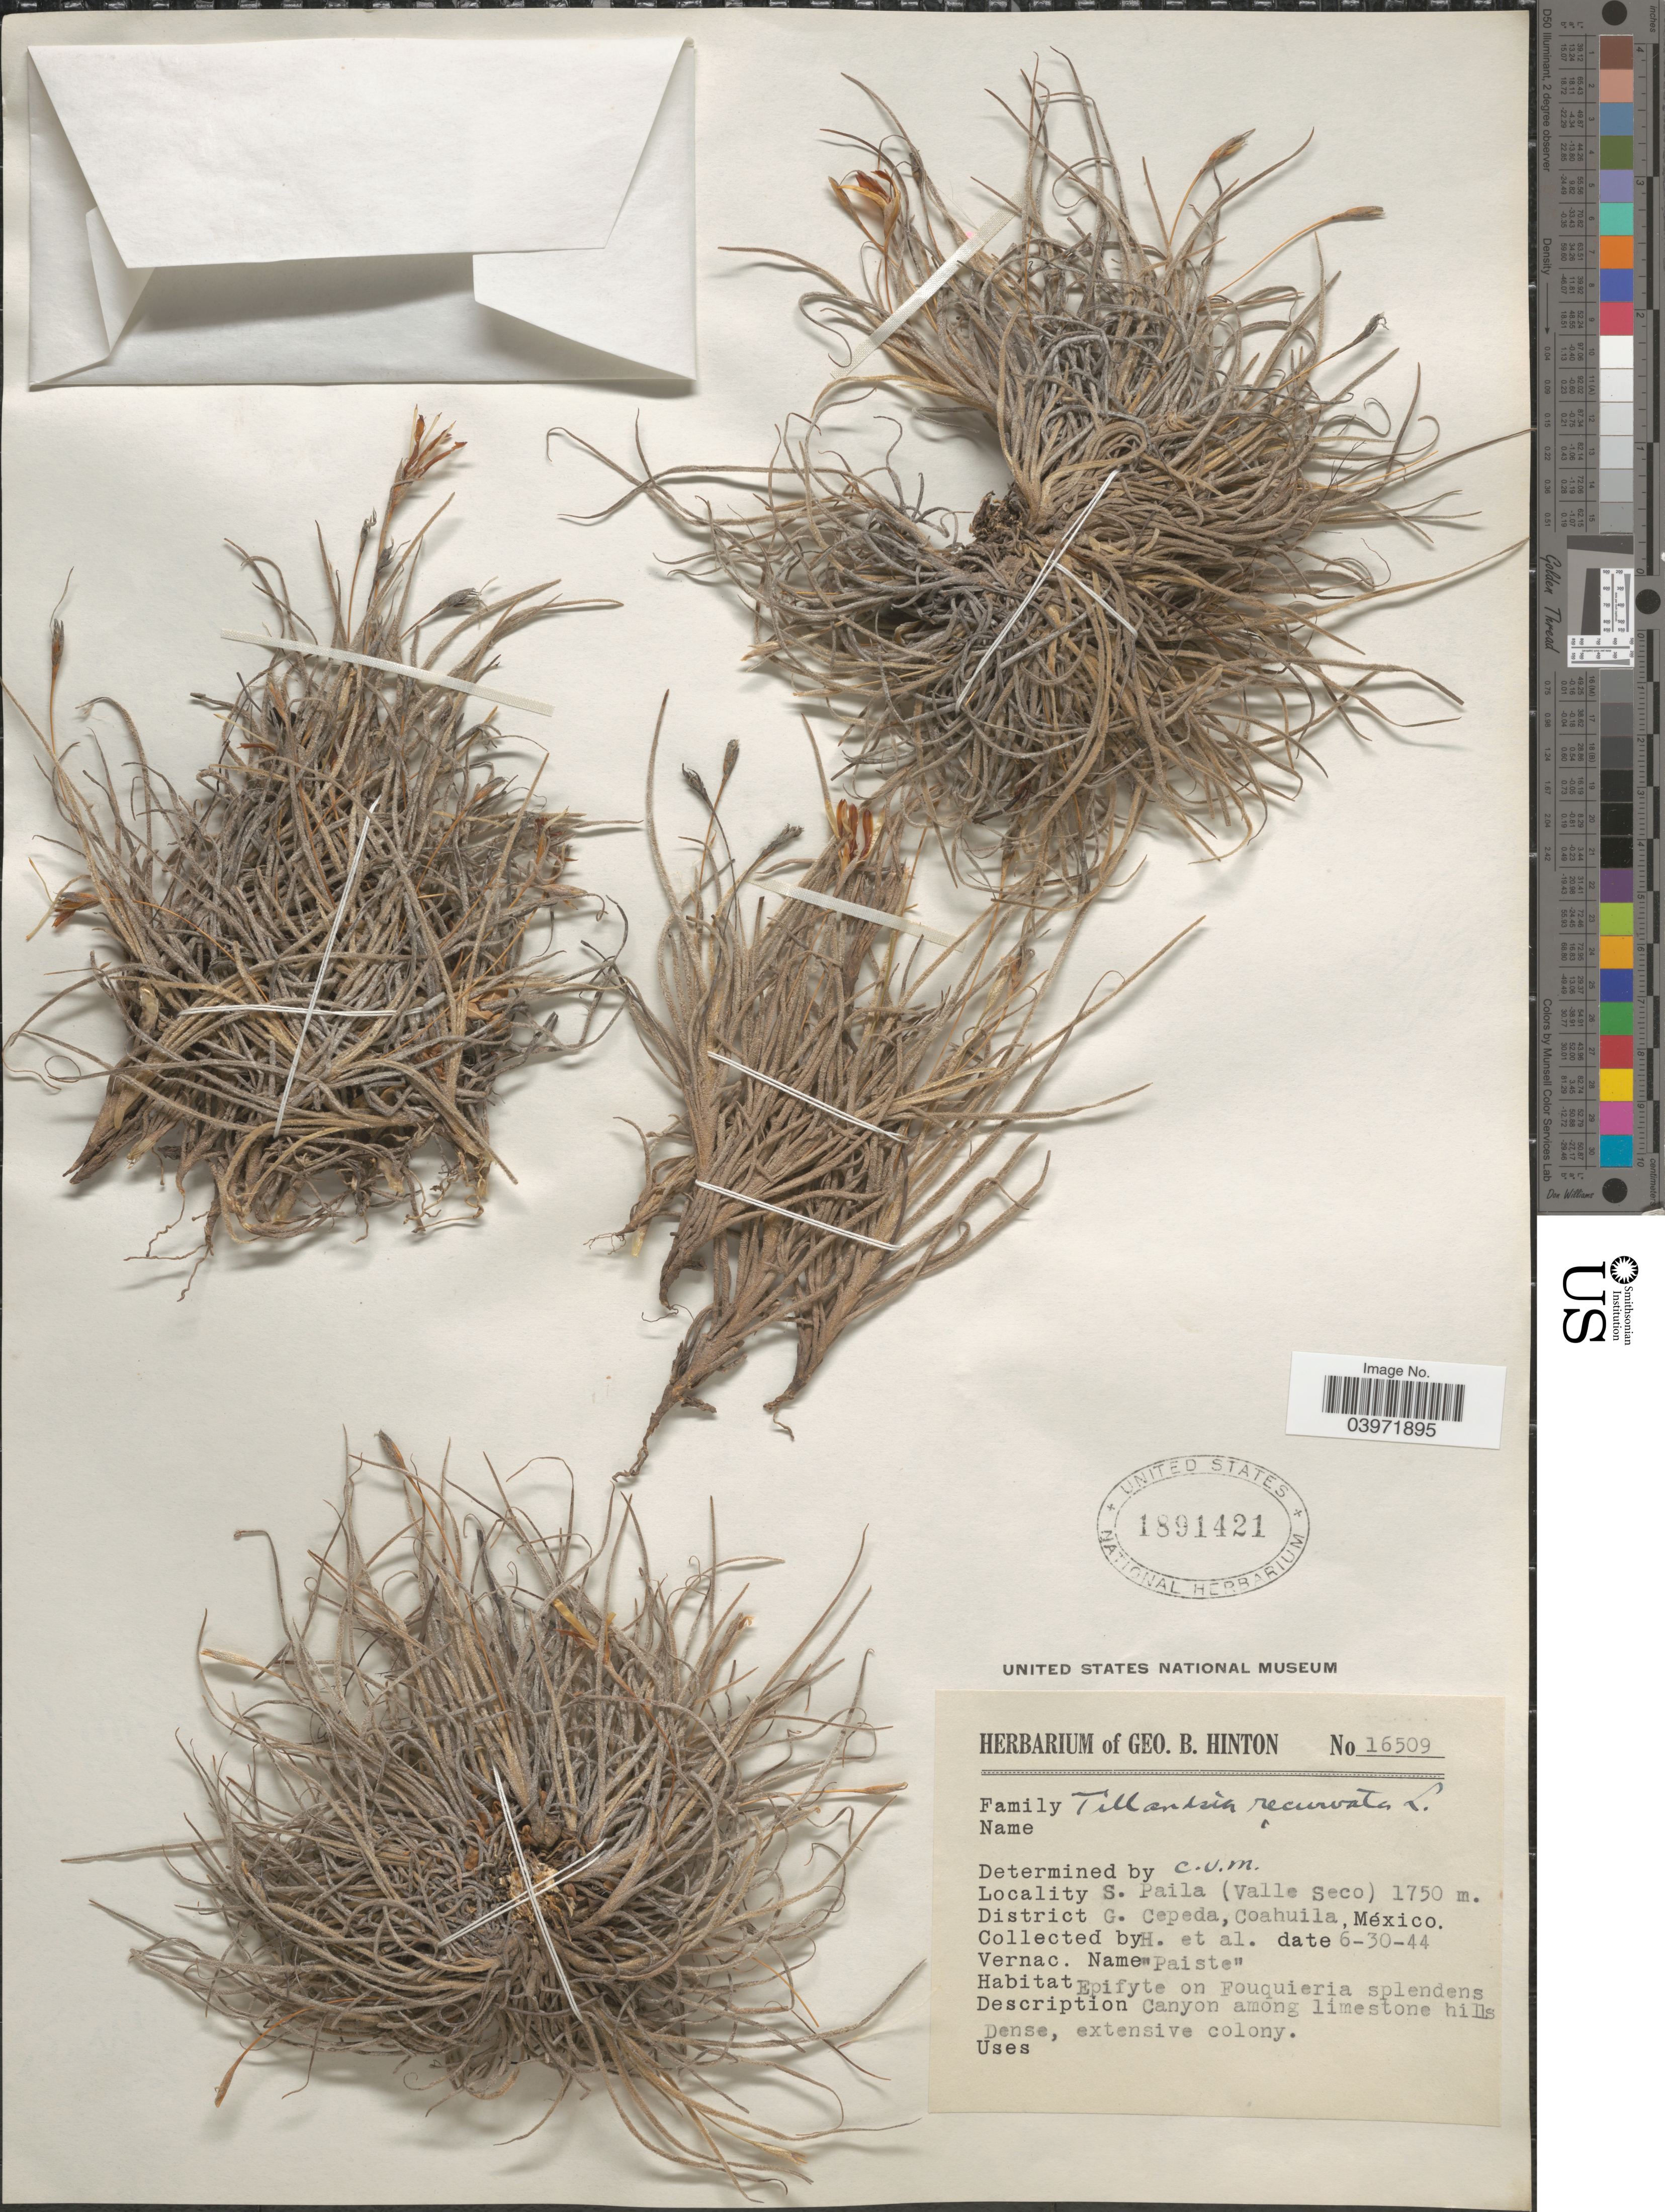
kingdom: Plantae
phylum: Tracheophyta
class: Liliopsida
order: Poales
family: Bromeliaceae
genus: Tillandsia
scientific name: Tillandsia recurvata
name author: L.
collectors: G. B. Hinton & et al.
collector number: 16509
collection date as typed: Transcribed d/m/y: 30/6/44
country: Mexico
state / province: Coahuila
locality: S. Paila (Valle Seco). District G. Cepeda, Coahuila.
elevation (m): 1750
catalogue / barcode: US 1891421